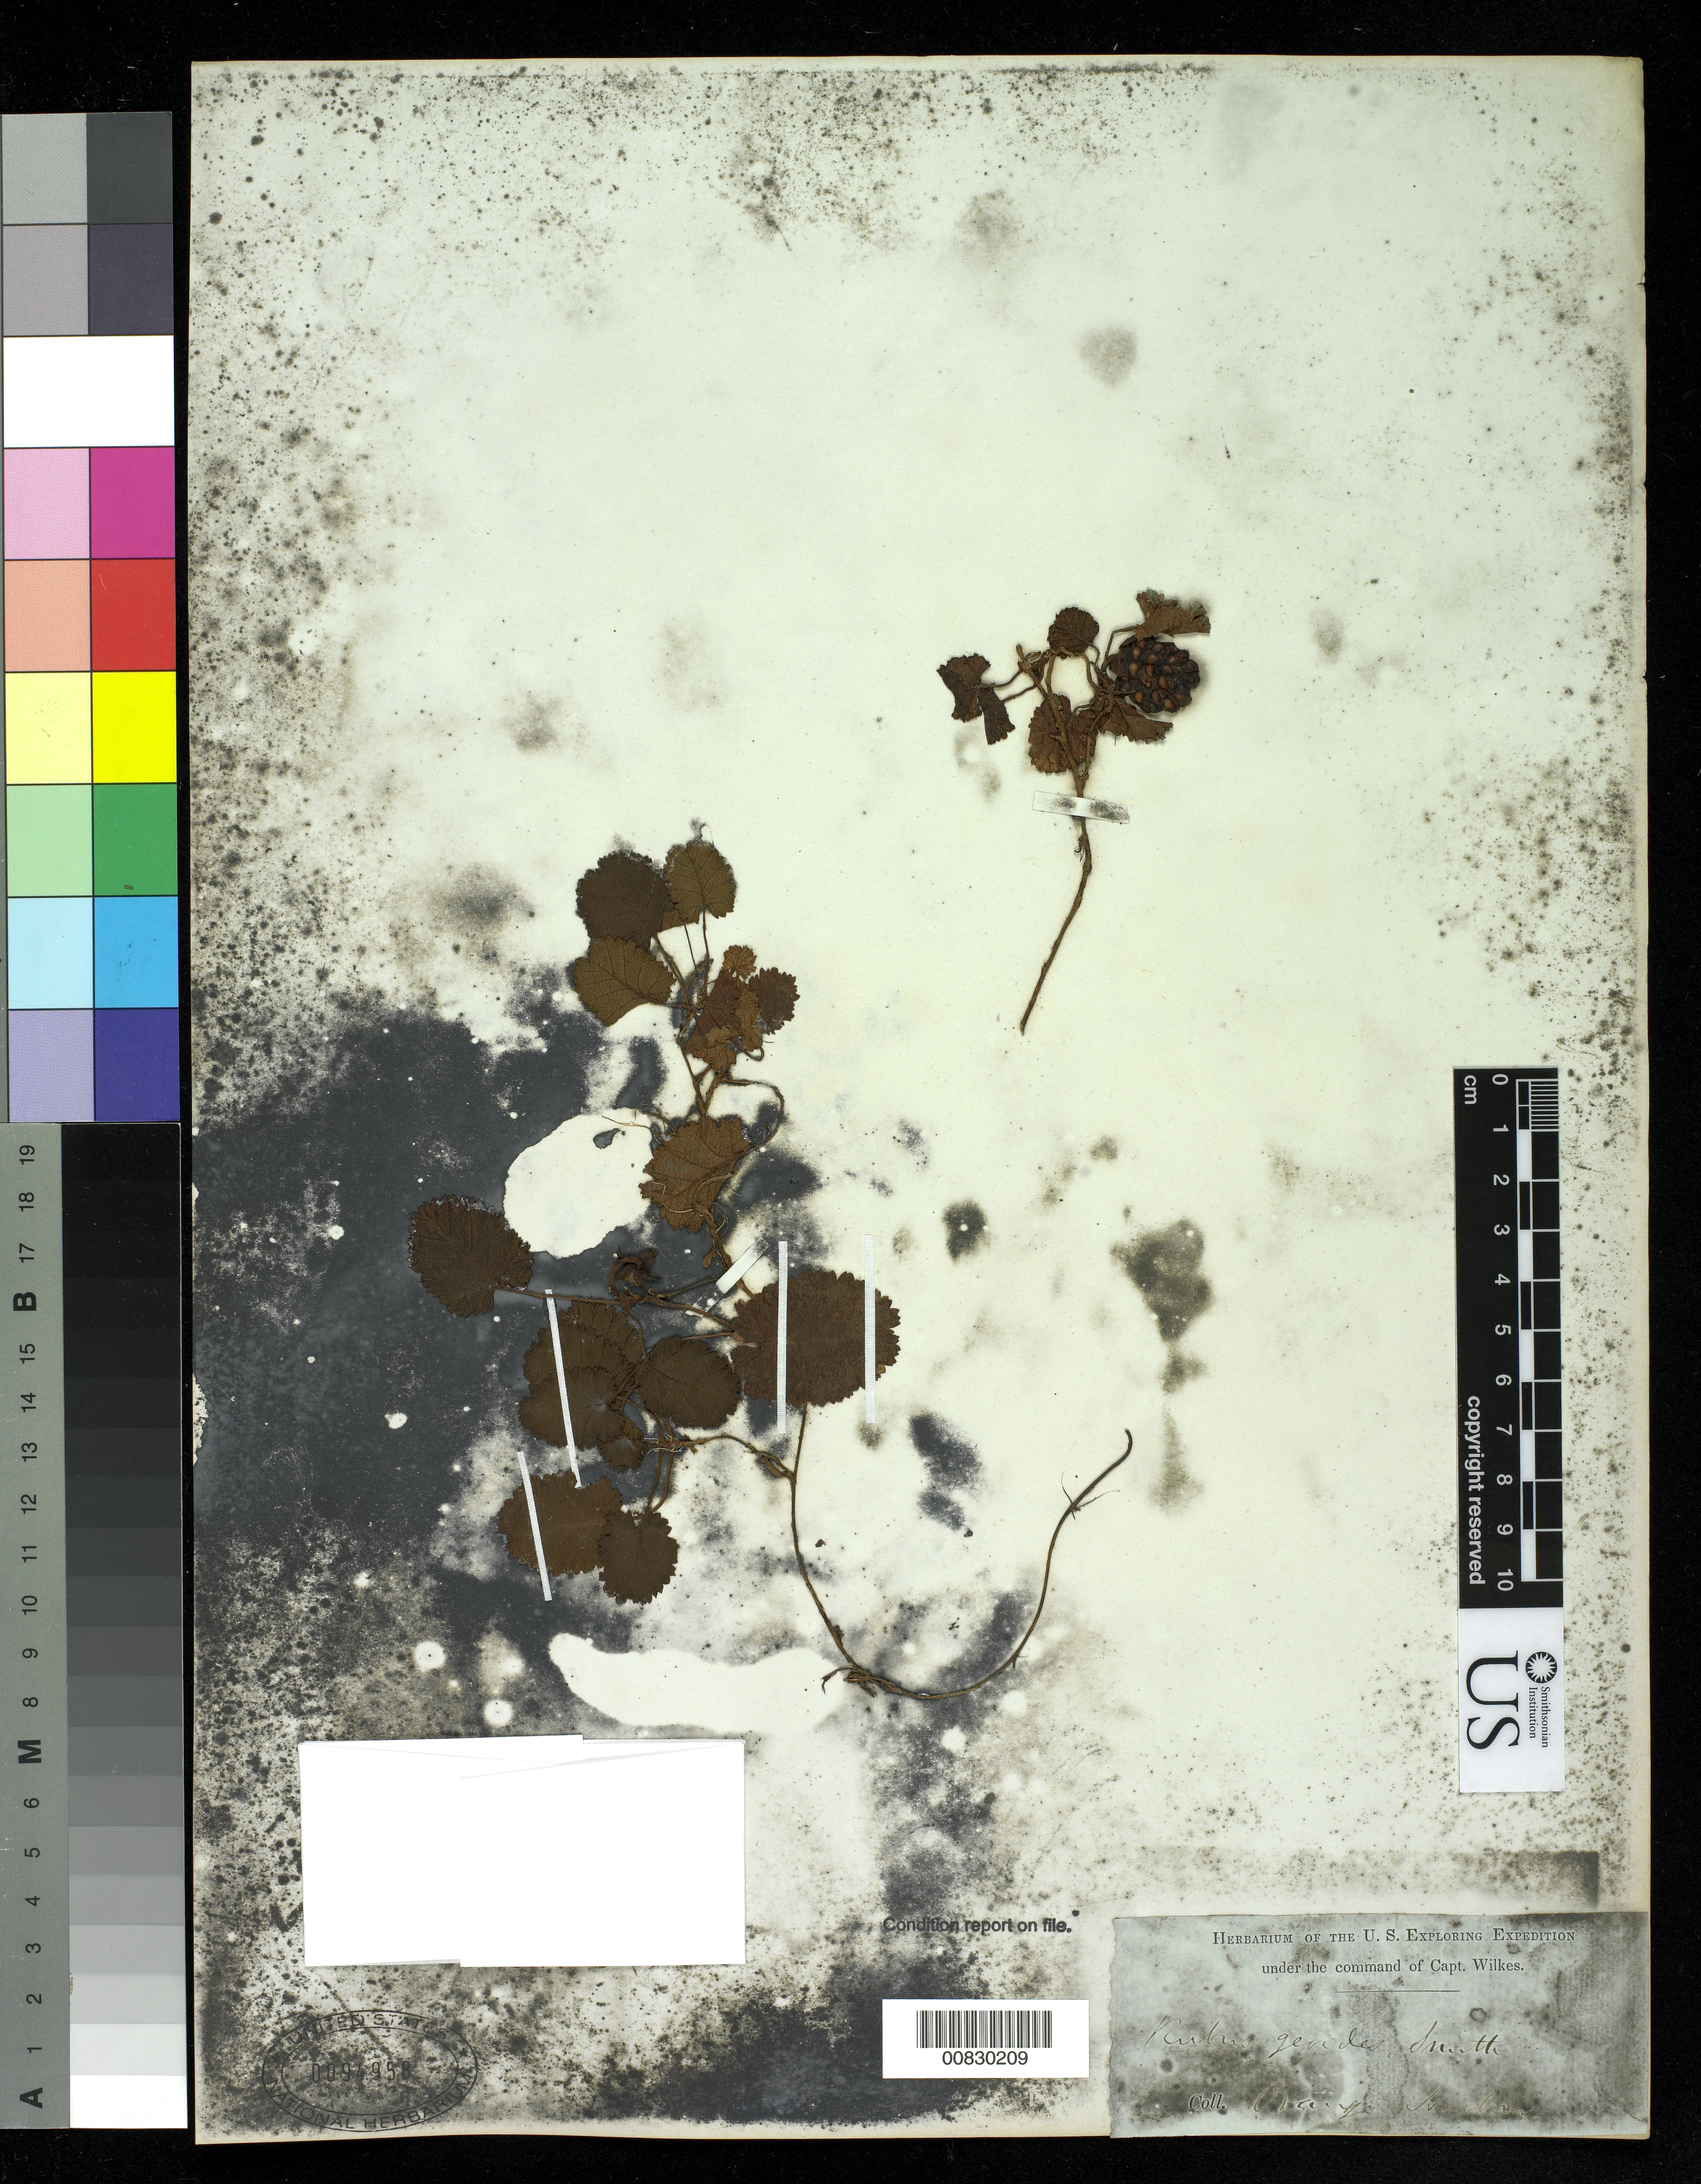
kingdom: Plantae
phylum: Tracheophyta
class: Magnoliopsida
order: Rosales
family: Rosaceae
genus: Rubus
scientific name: Rubus geoides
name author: Sm.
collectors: Wilkes Explor. Exped.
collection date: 1838/1842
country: Argentina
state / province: Tierra del Fuego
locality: Orange Harbour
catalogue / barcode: US 94958